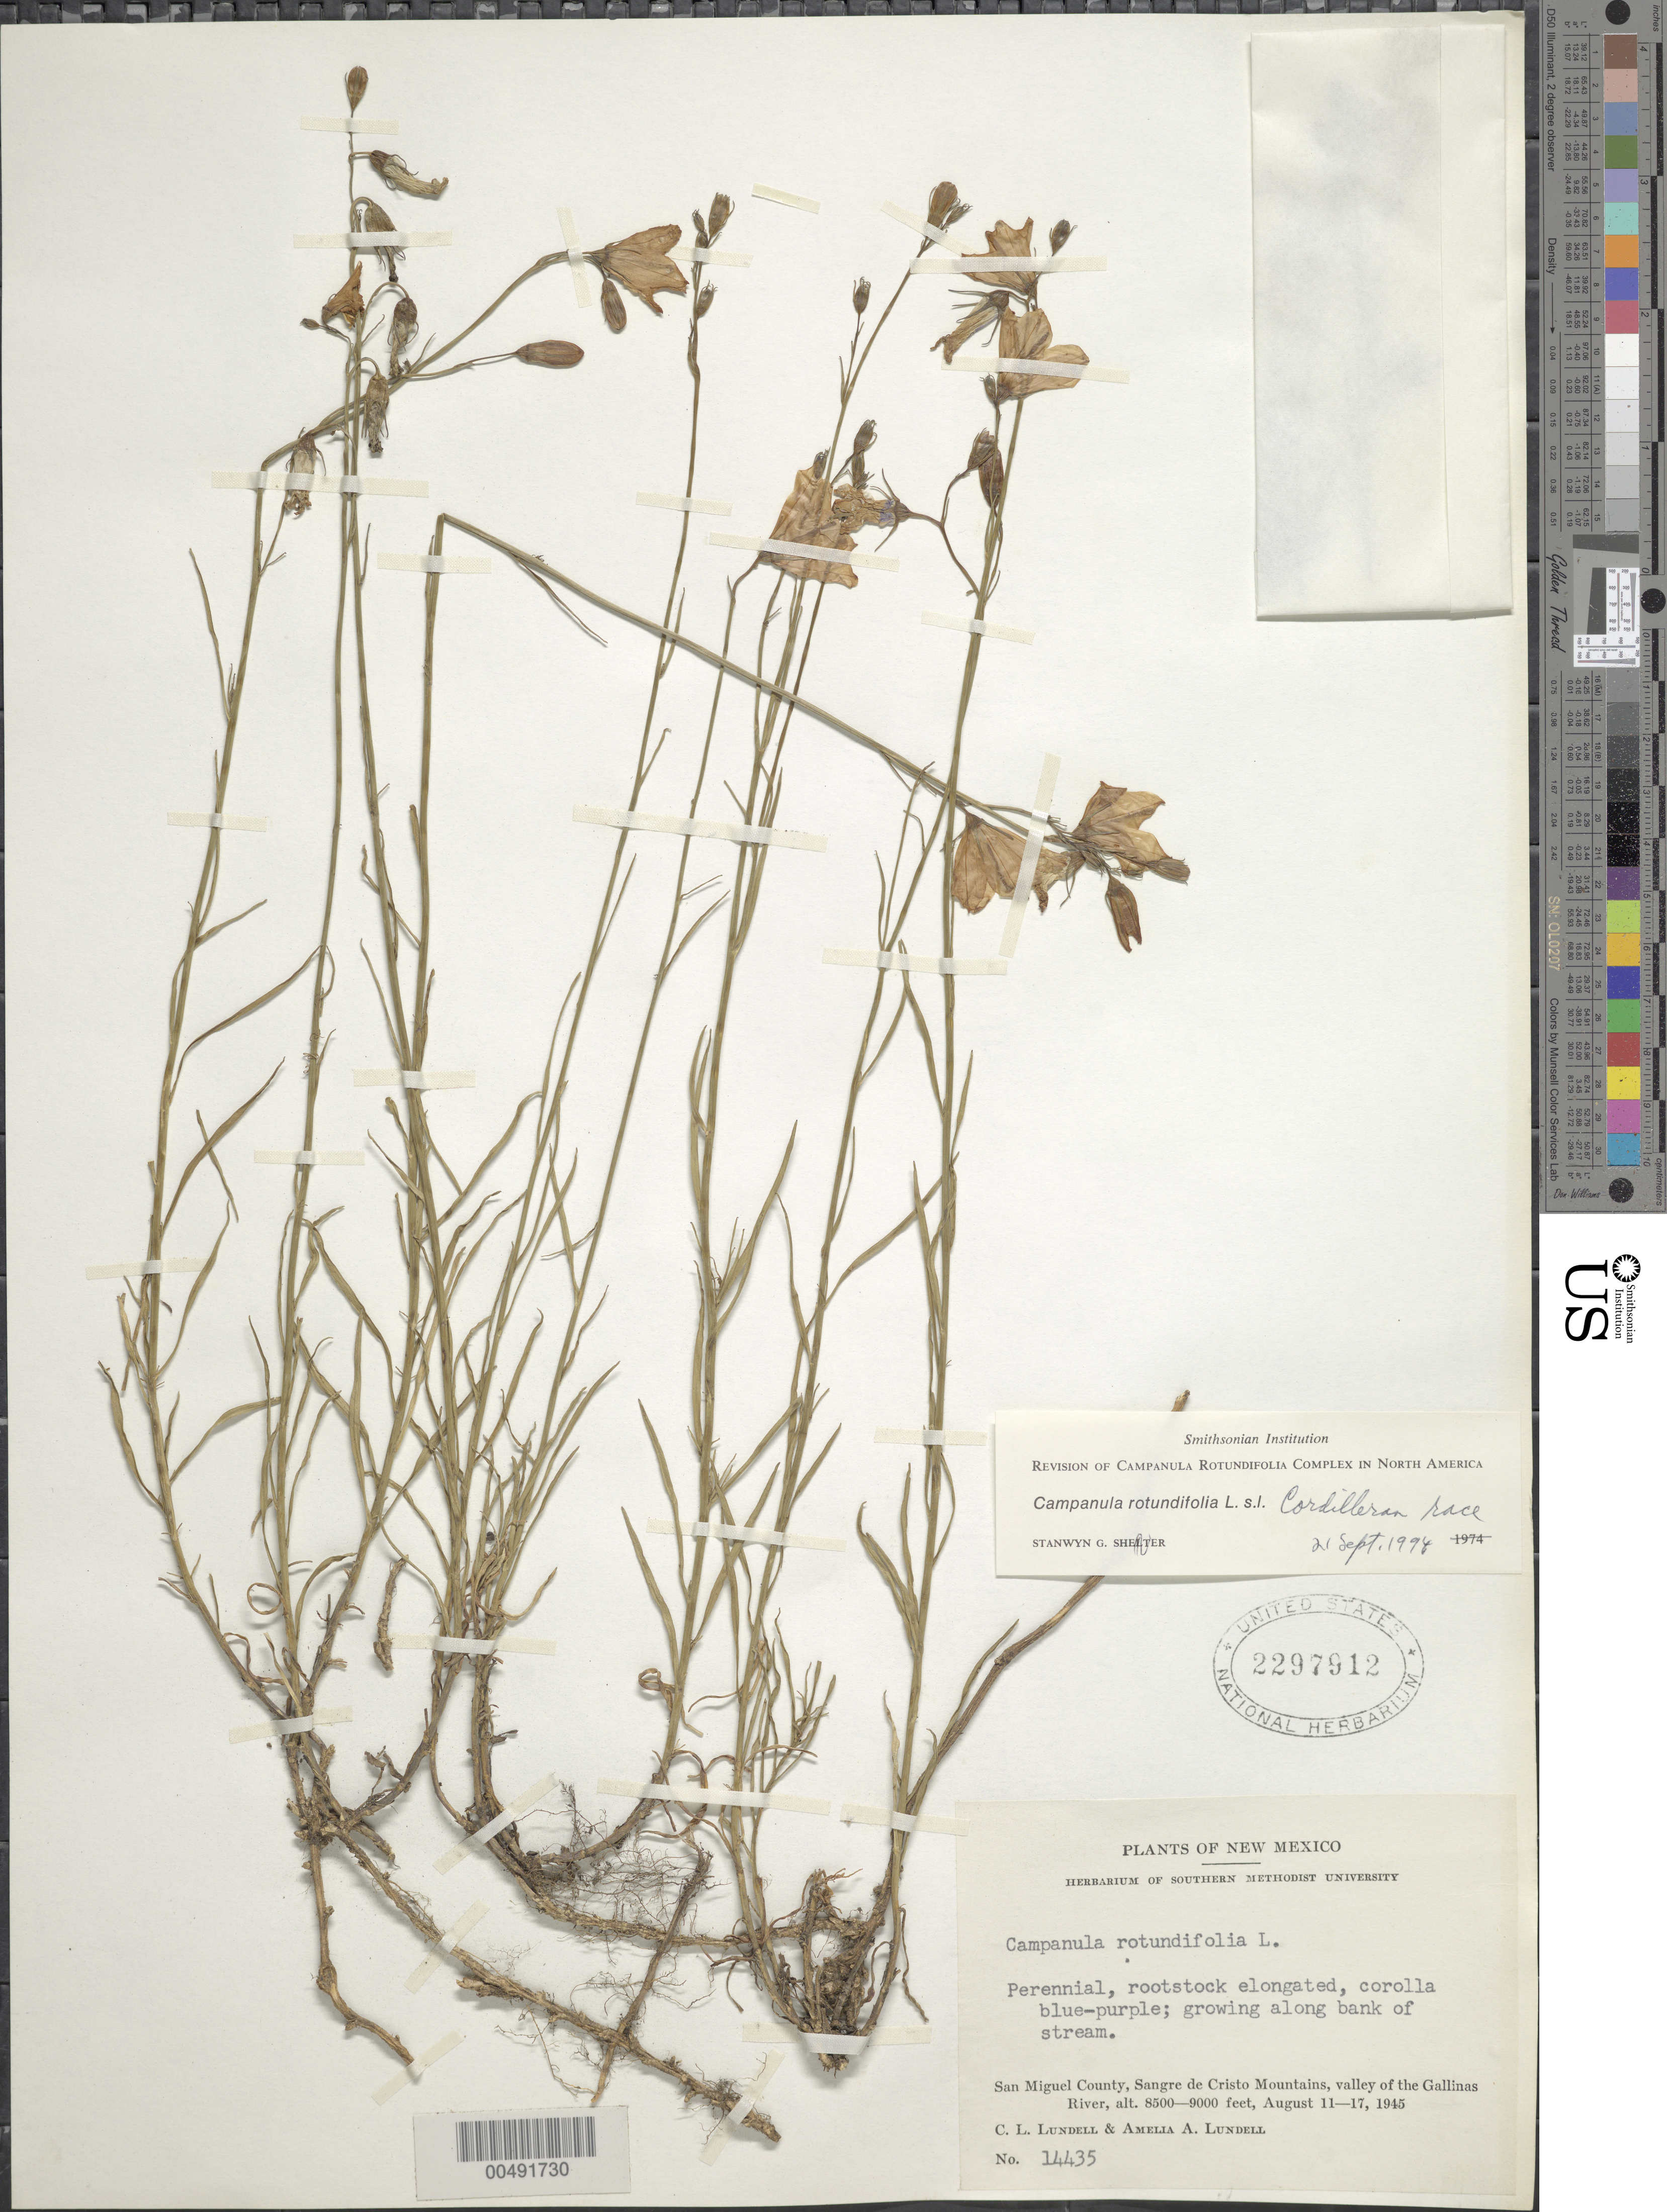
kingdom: Plantae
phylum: Tracheophyta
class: Magnoliopsida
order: Asterales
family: Campanulaceae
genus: Campanula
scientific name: Campanula rotundifolia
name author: L.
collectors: C. L. Lundell & A. A. Lundell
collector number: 14435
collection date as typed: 11 Aug 1945 to 17 Aug 1945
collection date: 1945-08-11/1945-08-17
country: United States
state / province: New Mexico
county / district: San Miguel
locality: Sangre de Cristo Mountains, valley of the Gallinas River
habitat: along the bank of a stream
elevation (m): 2591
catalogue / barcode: US 2297912